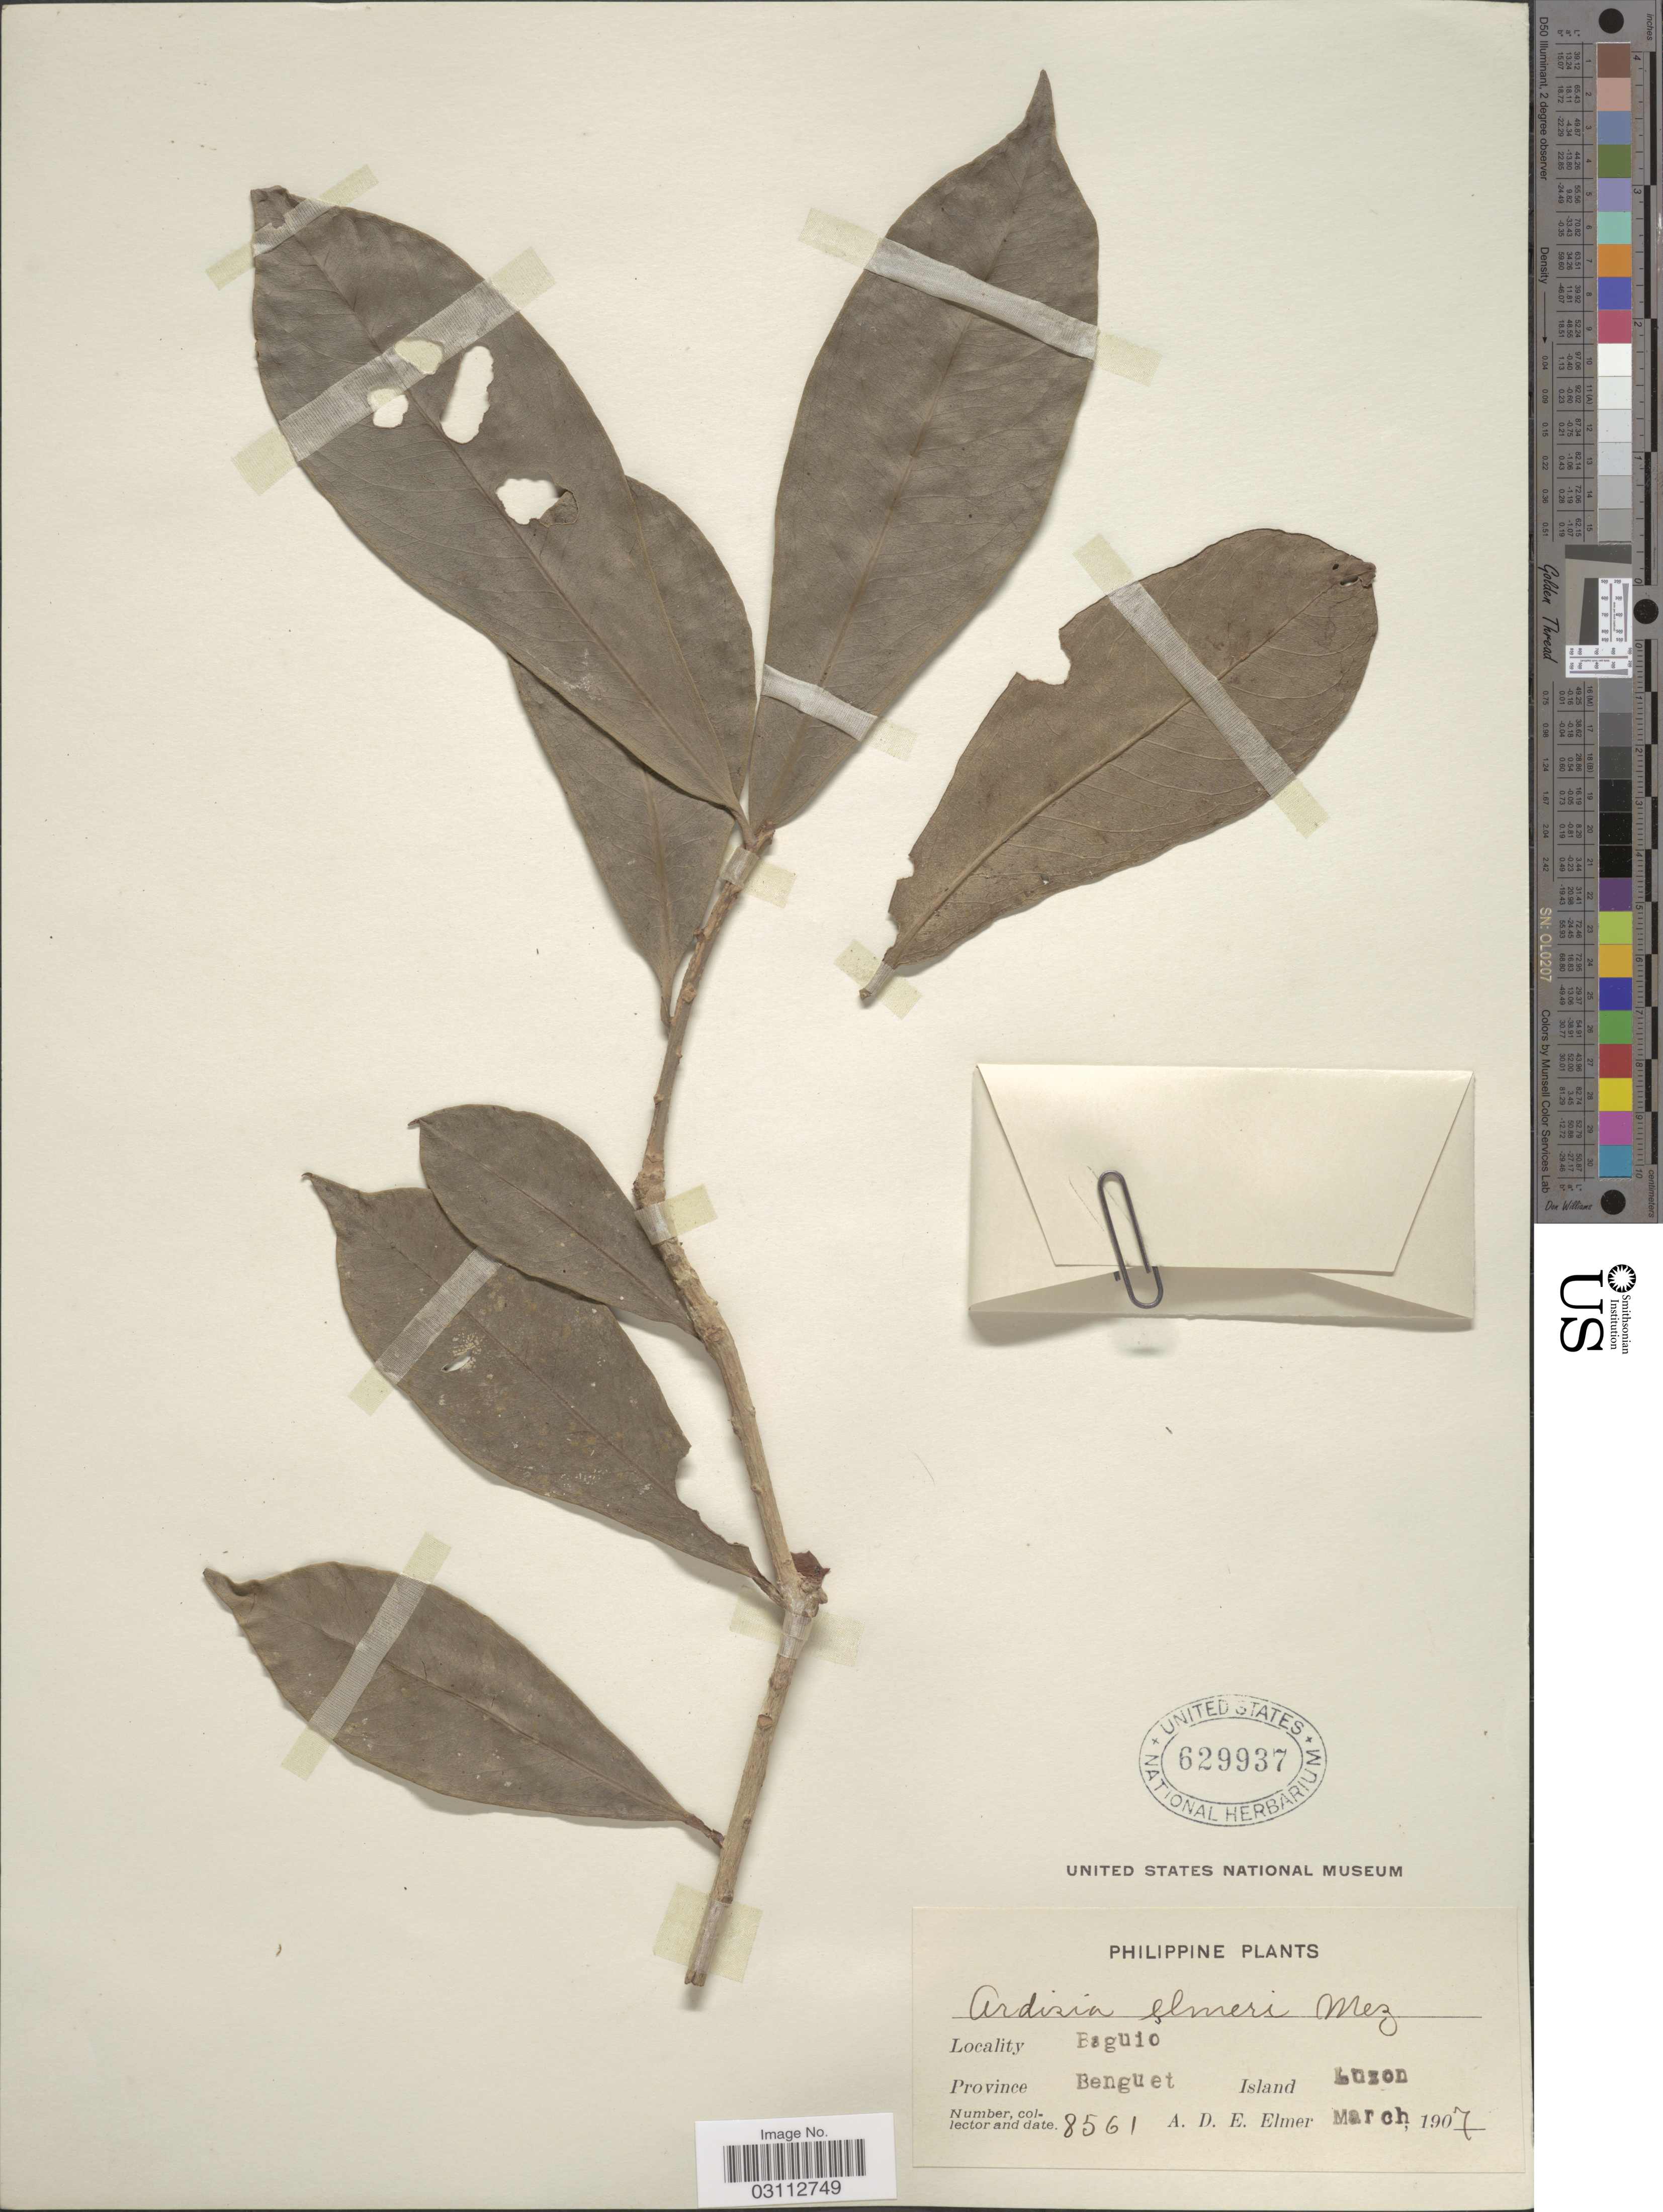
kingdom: Plantae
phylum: Tracheophyta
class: Magnoliopsida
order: Ericales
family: Primulaceae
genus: Ardisia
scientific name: Ardisia elmeri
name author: Mez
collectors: A. D. E. Elmer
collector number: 8561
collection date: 1907-03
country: Philippines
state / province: Cordillera (Administrative Region)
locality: Baguio, Province Benguet, Island Luzon.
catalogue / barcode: US 629937